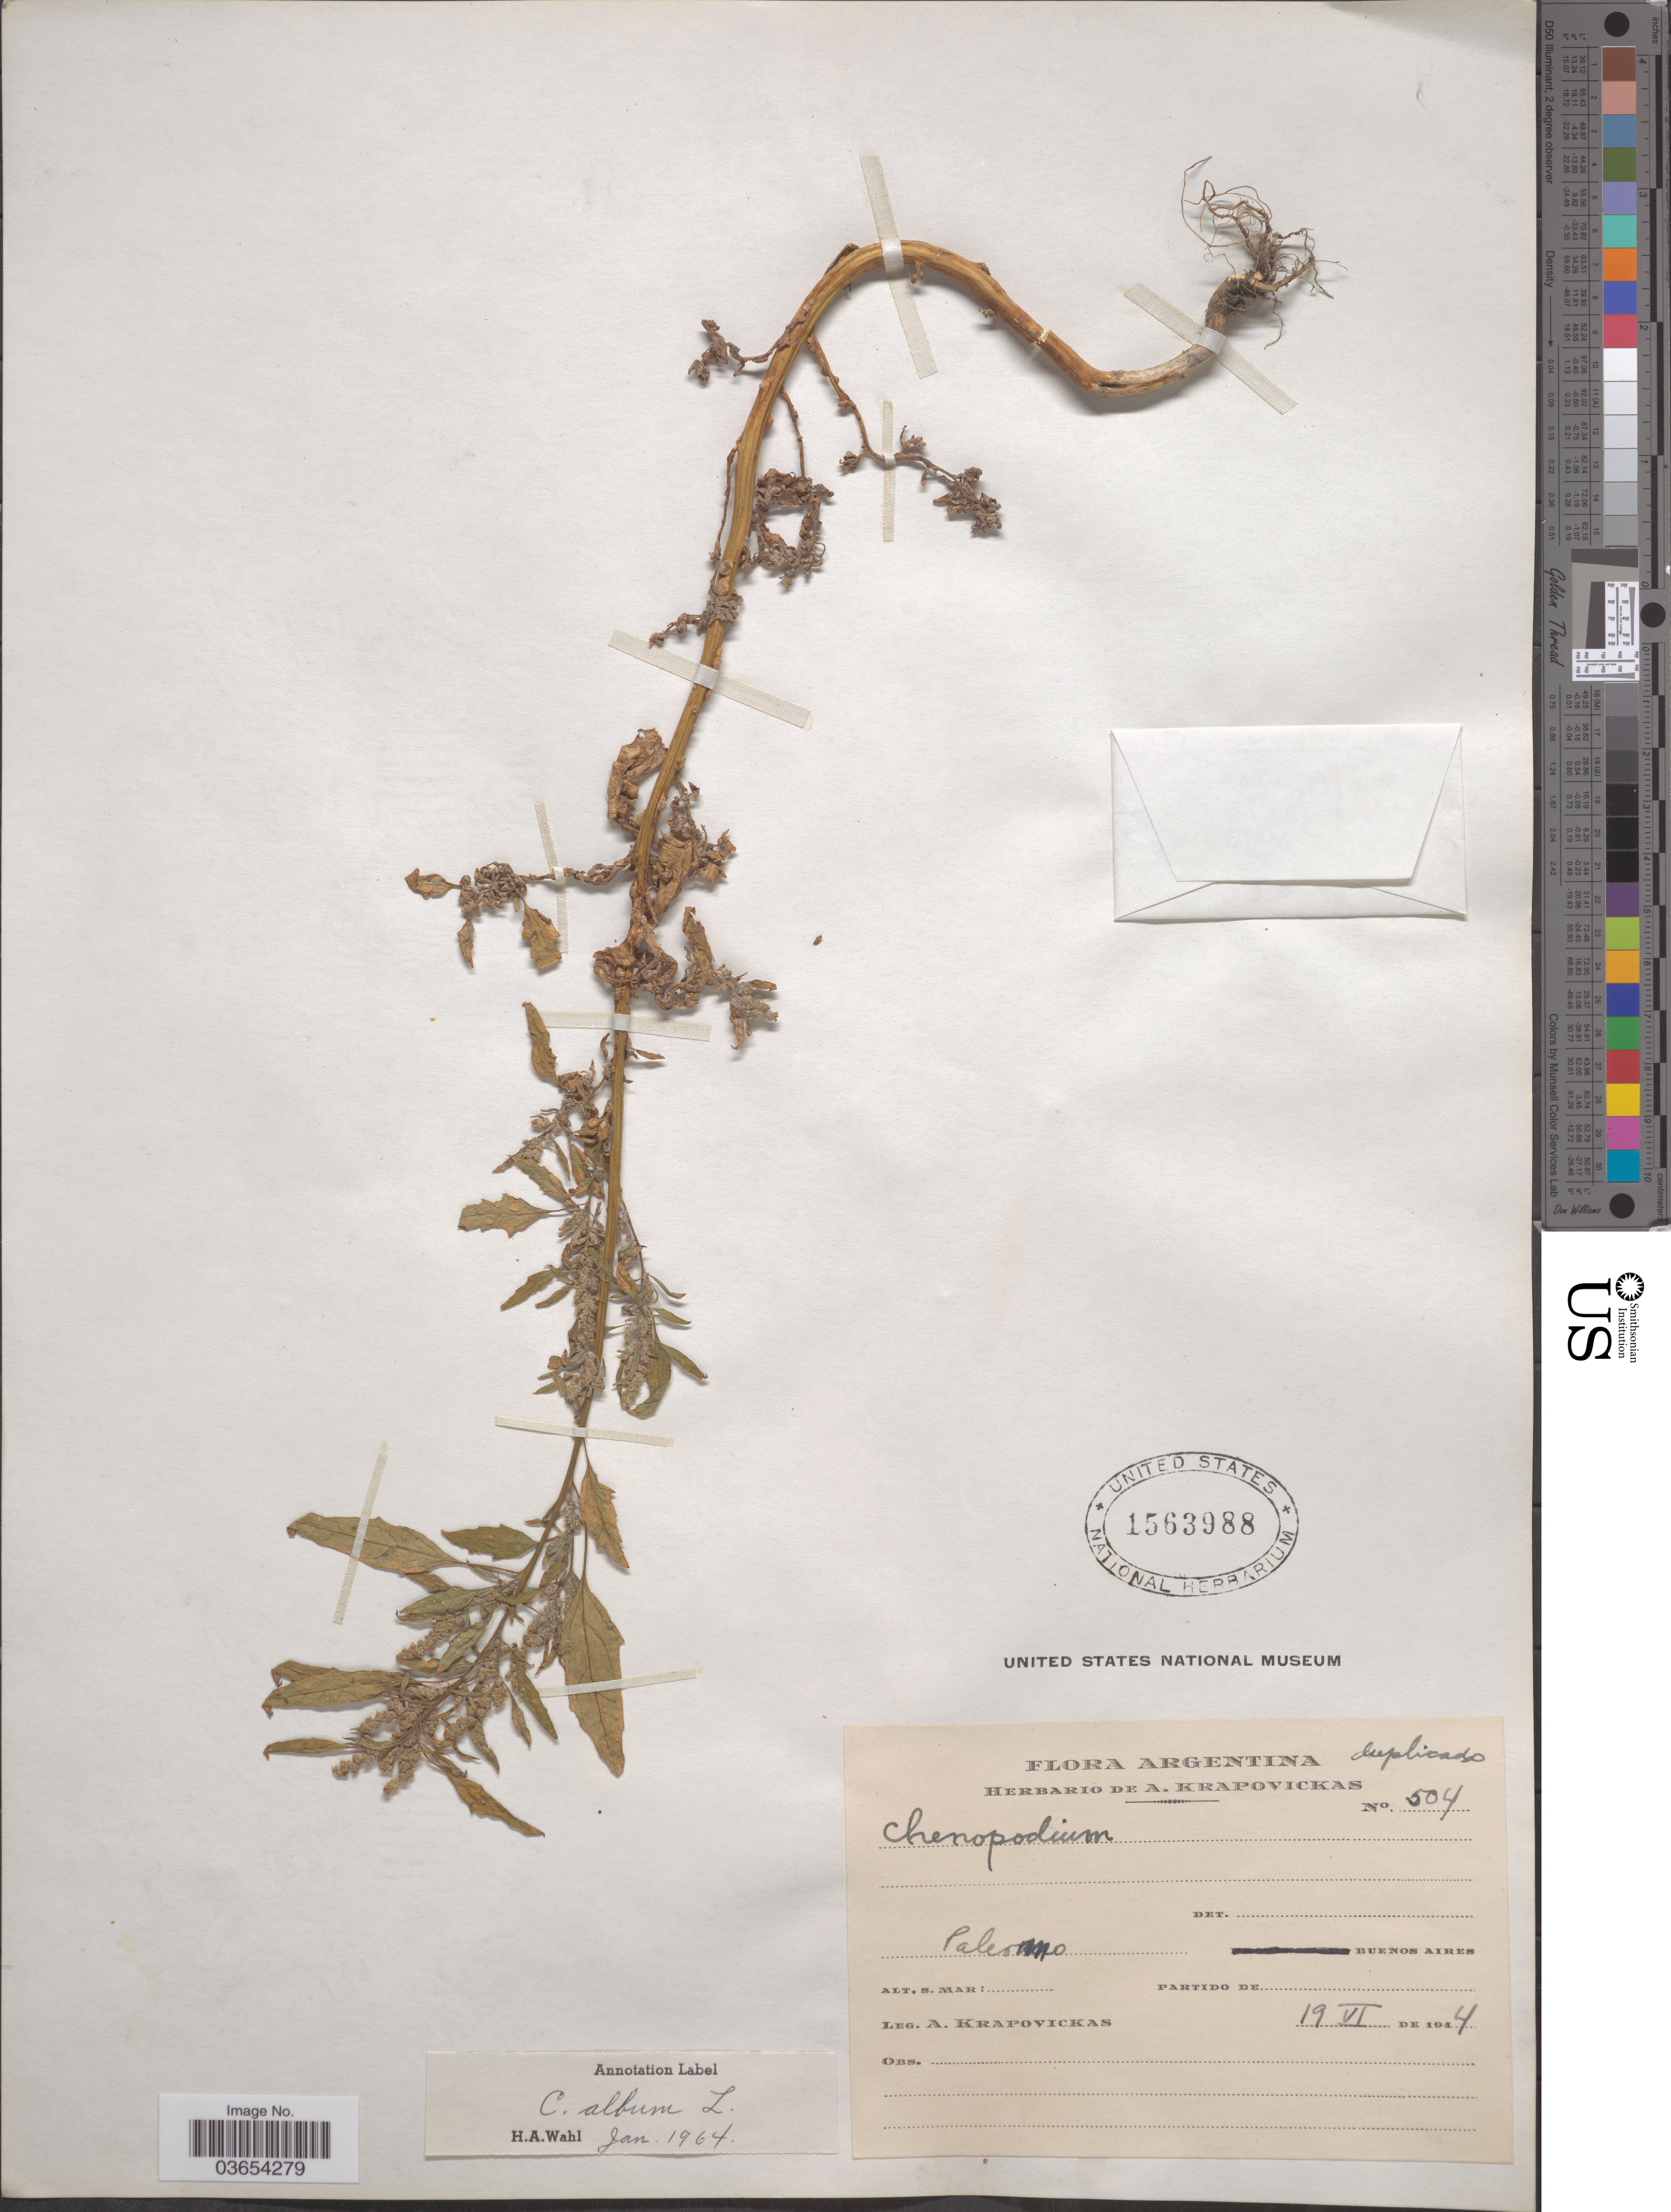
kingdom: Plantae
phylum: Tracheophyta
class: Magnoliopsida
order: Caryophyllales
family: Amaranthaceae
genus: Chenopodium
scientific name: Chenopodium album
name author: L.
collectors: A. Krapovickas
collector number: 504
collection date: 1944-06-19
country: Argentina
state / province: Buenos Aires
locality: Palermo.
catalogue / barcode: US 1563988